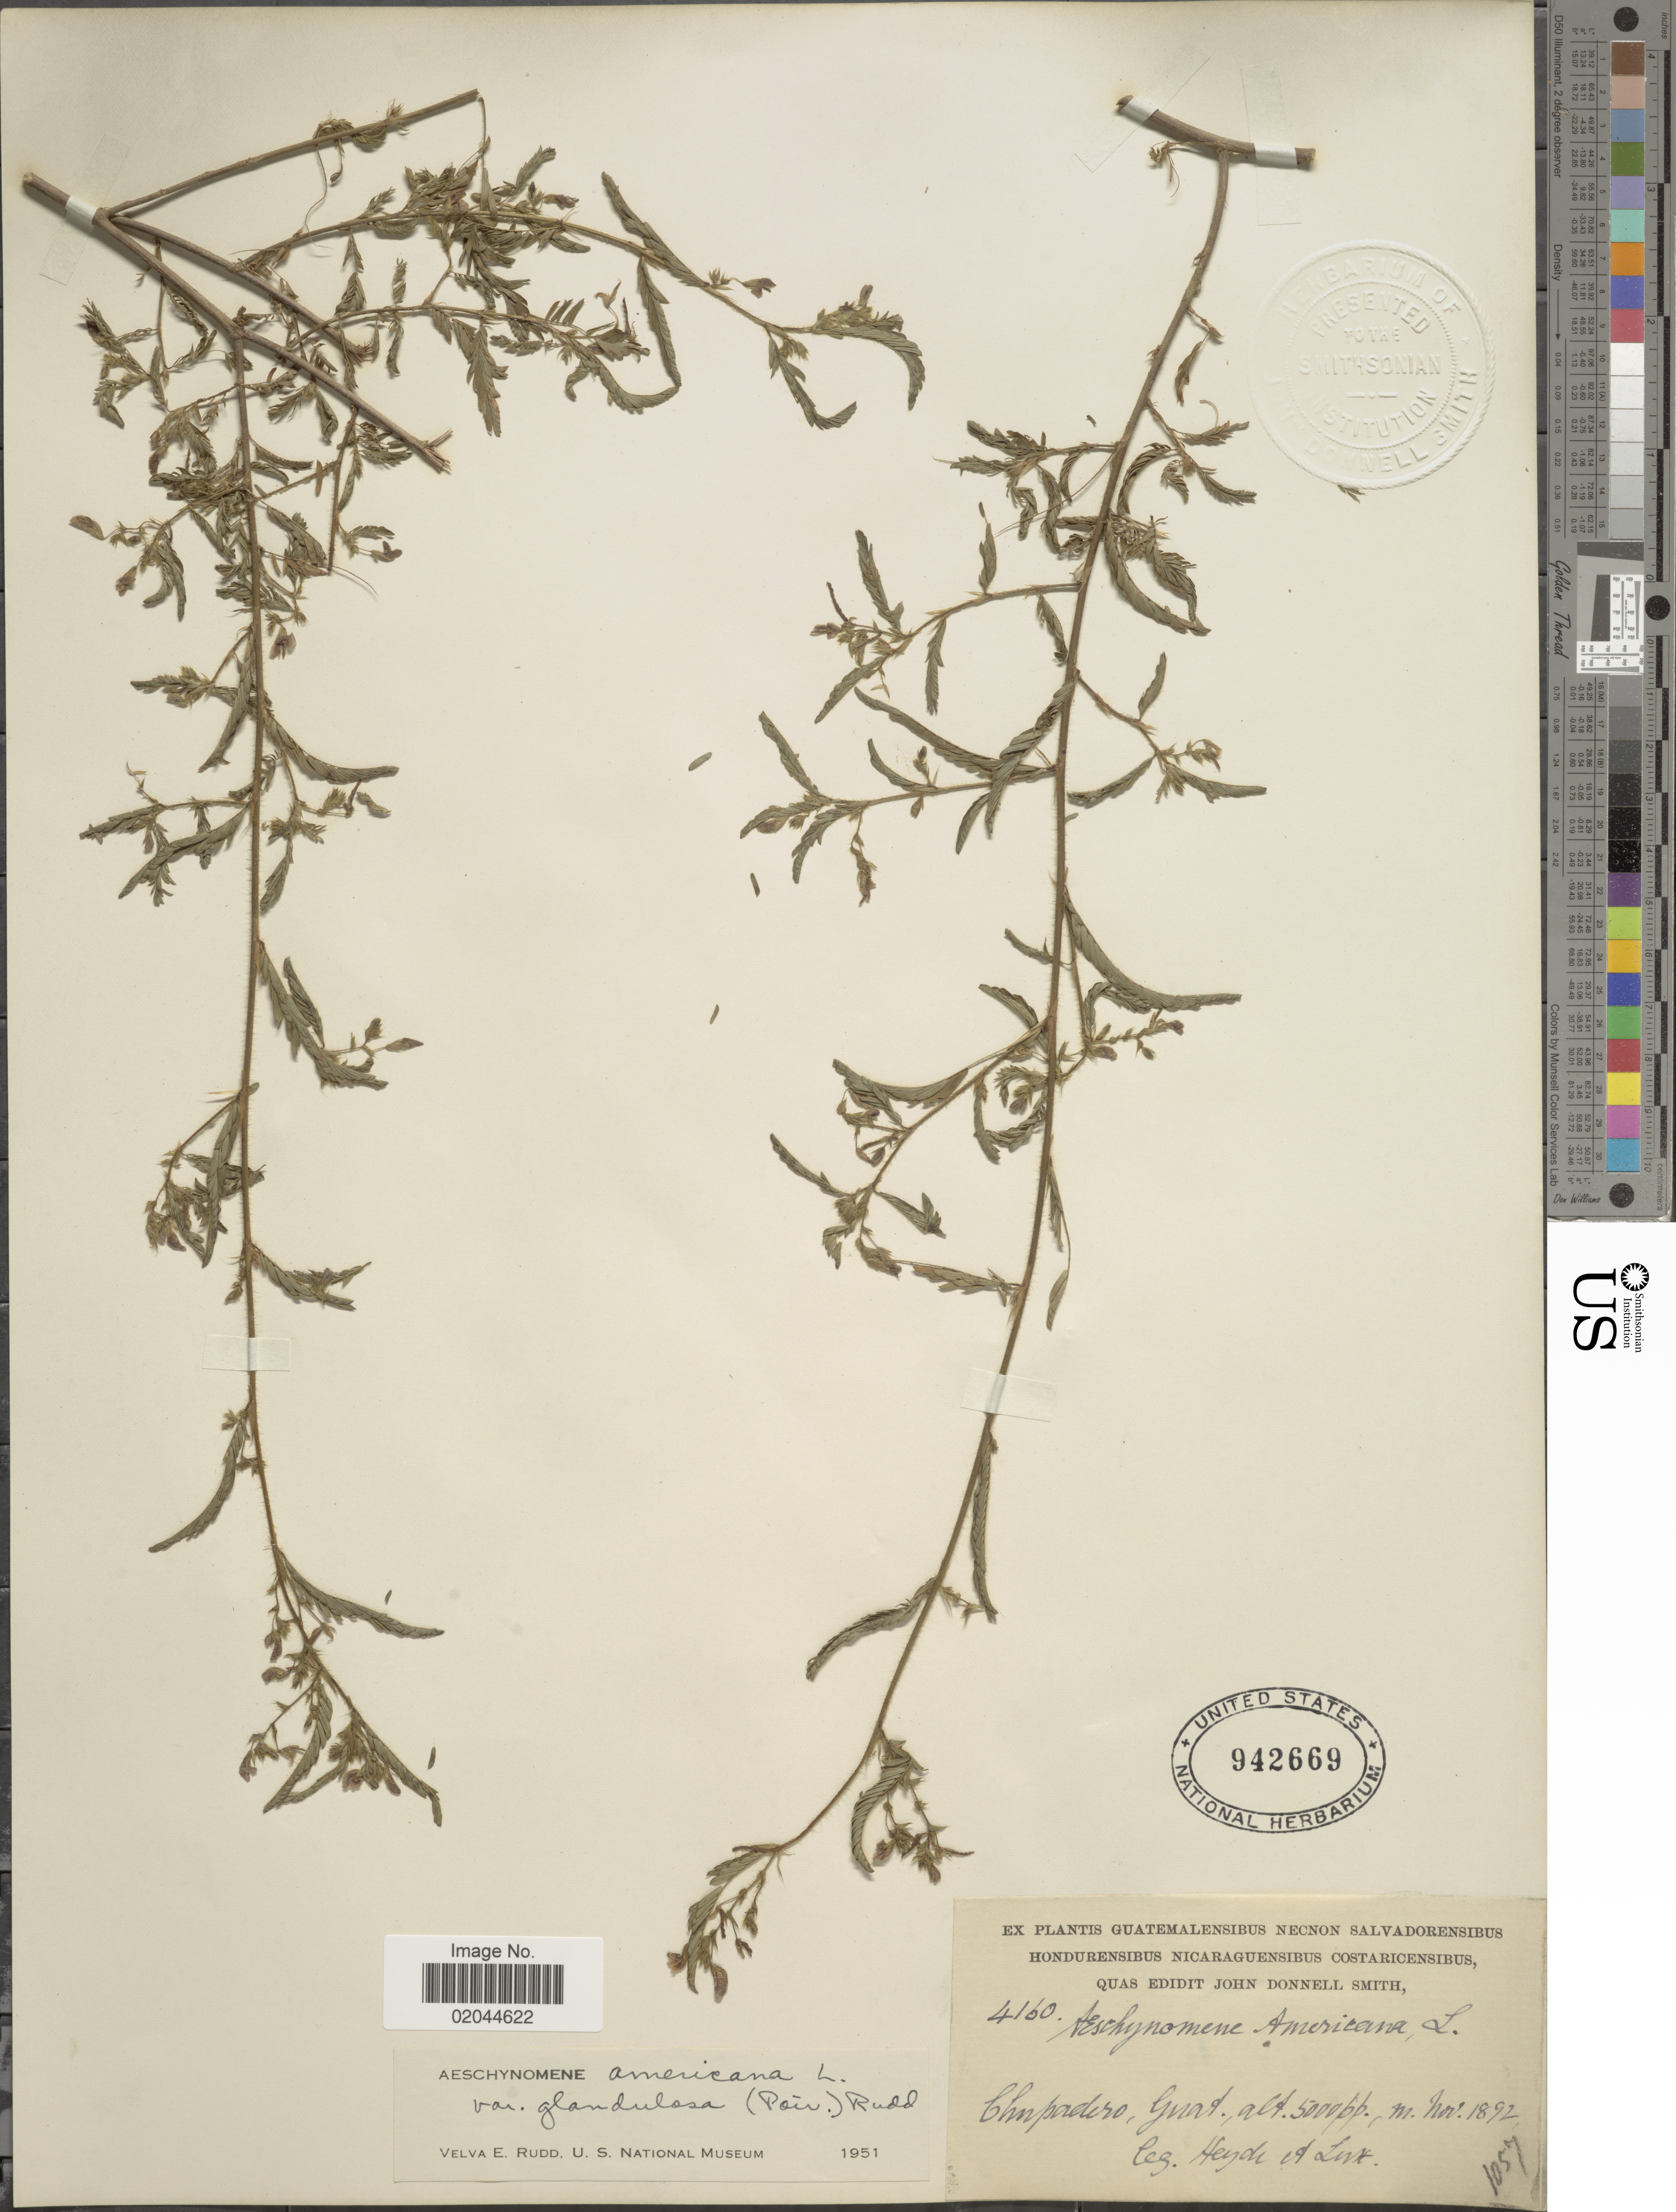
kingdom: Plantae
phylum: Tracheophyta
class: Magnoliopsida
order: Fabales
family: Fabaceae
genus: Aeschynomene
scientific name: Aeschynomene americana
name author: L.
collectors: Heyde & Lux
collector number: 4160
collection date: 1892-11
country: Guatemala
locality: Chupadero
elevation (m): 1524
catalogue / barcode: US 942669